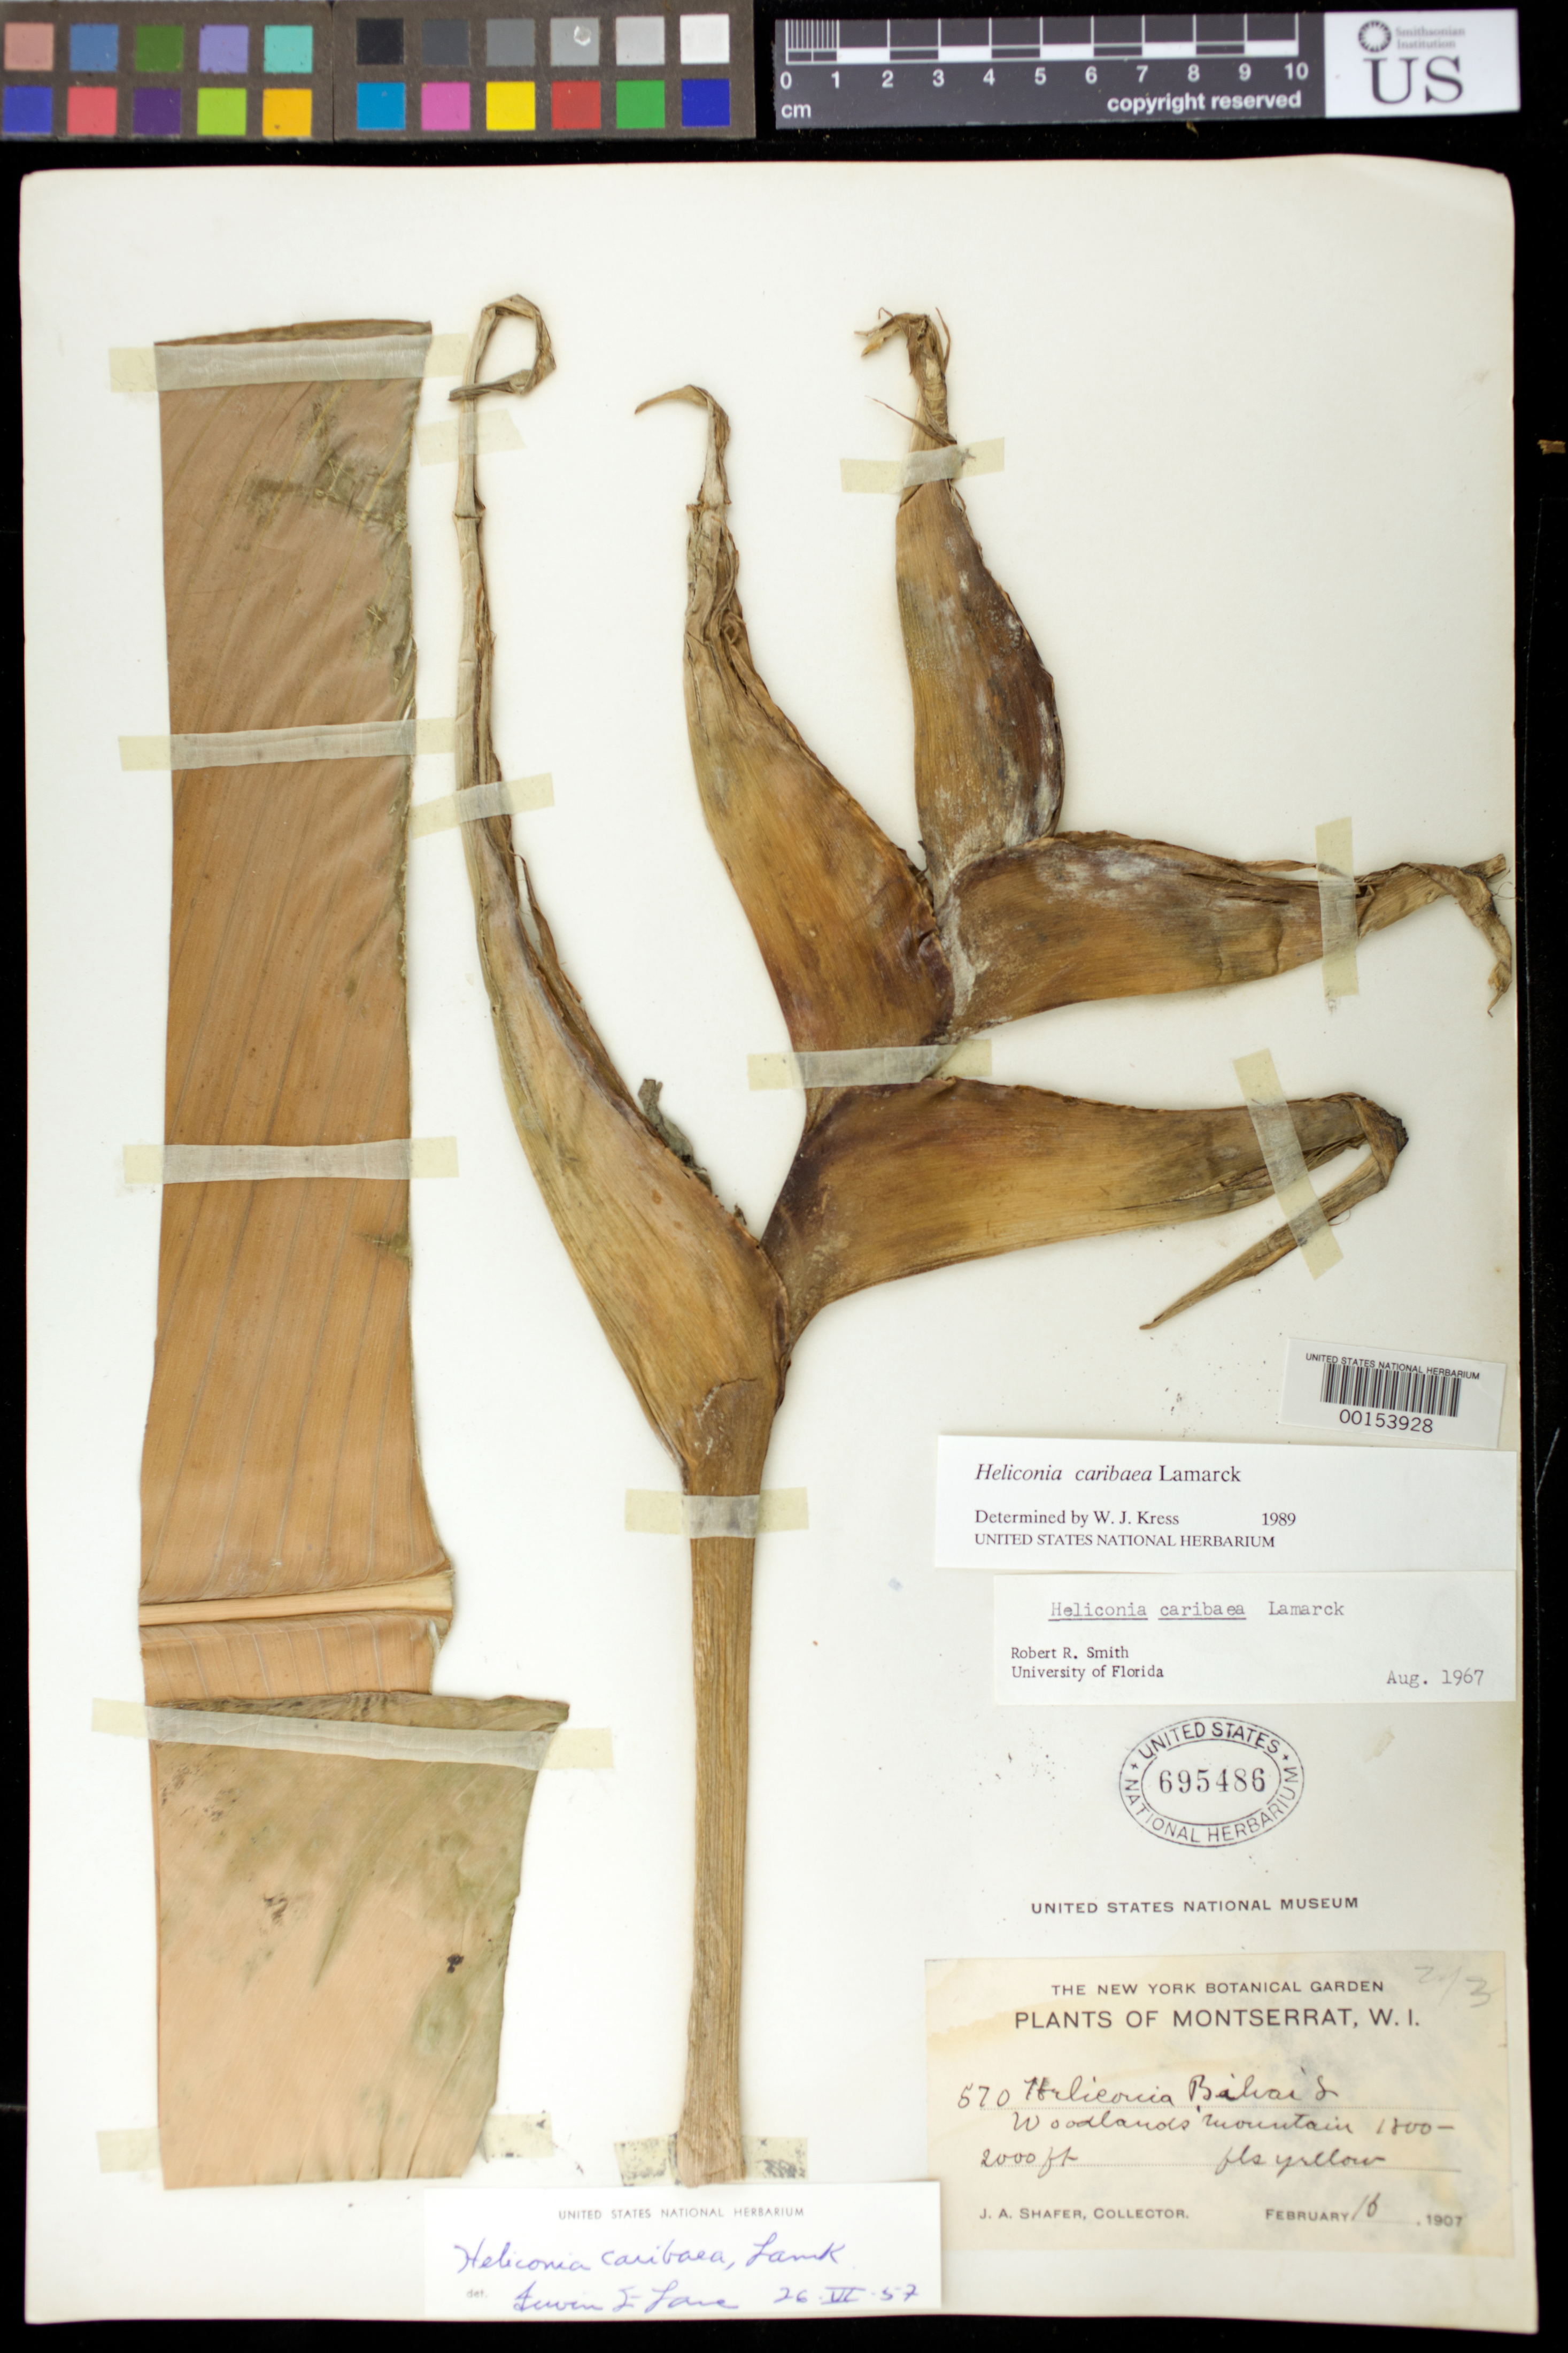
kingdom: Plantae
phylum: Tracheophyta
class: Liliopsida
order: Zingiberales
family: Heliconiaceae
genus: Heliconia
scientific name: Heliconia caribaea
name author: Lam.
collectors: J. A. Shafer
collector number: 570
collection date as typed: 15 Feb 1907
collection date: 1907-02-15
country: Montserrat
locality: Woodlands mt.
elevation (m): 549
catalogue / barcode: US 695486